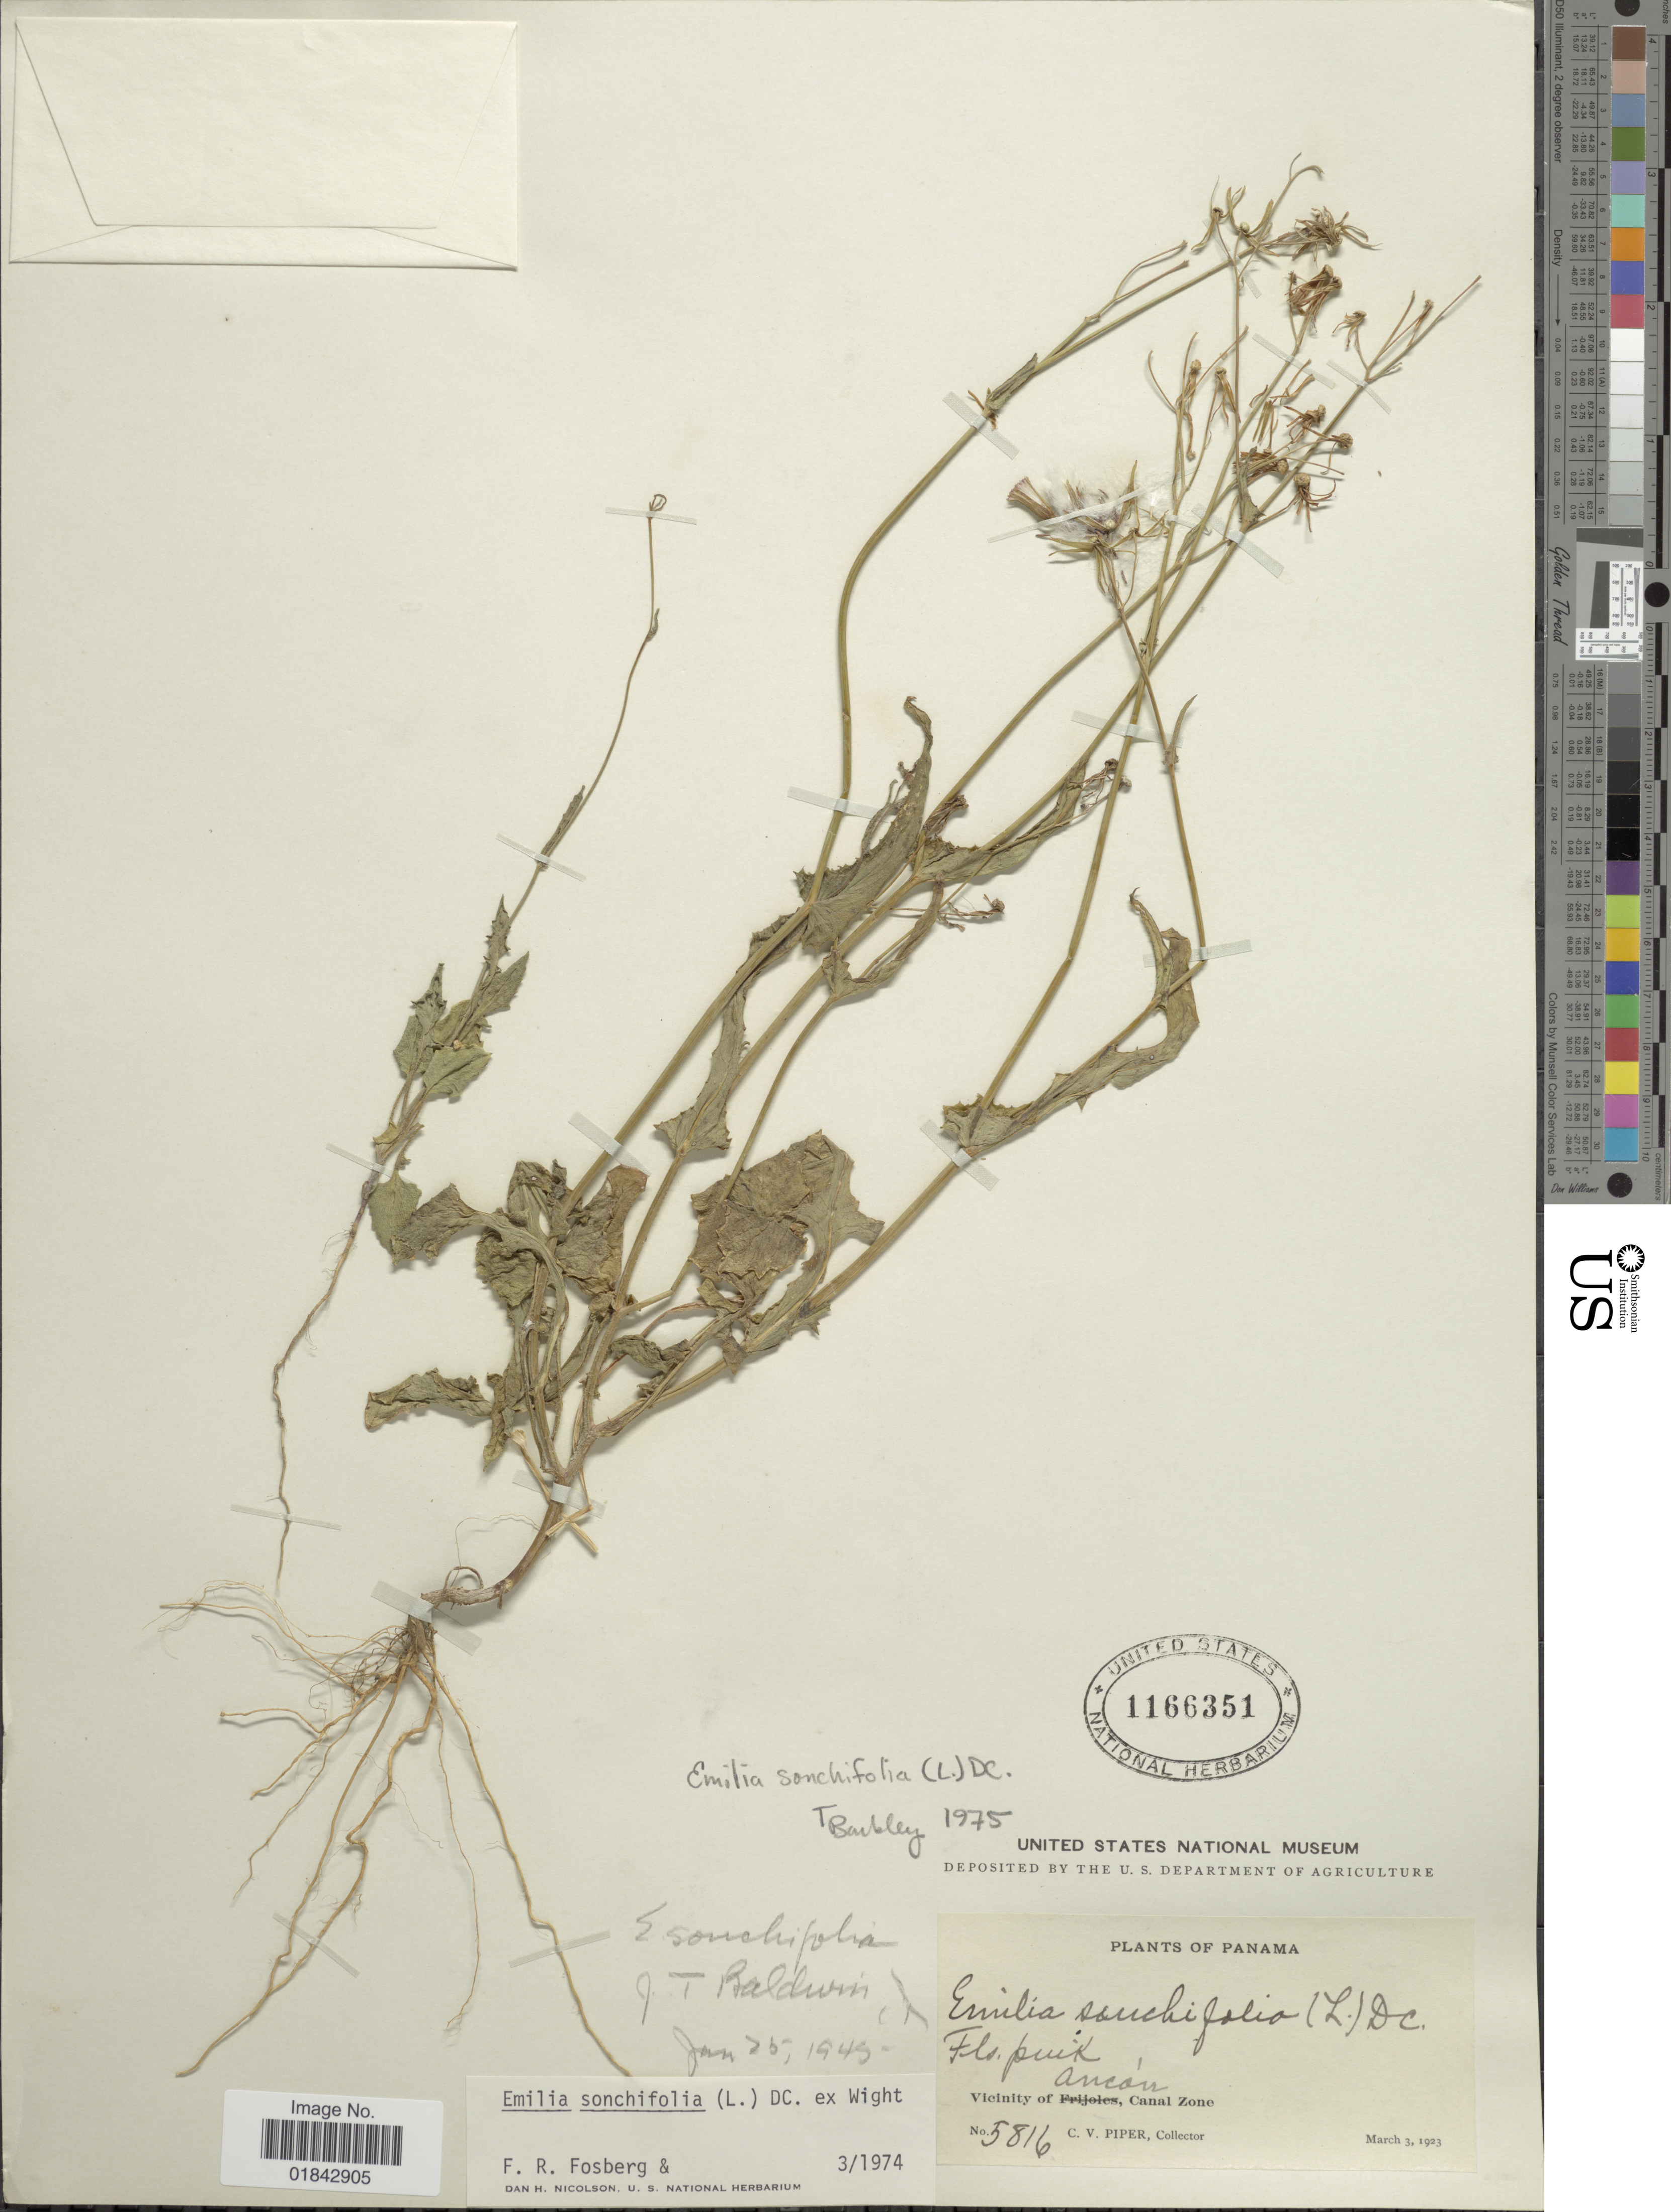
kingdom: Plantae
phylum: Tracheophyta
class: Magnoliopsida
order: Asterales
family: Asteraceae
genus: Emilia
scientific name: Emilia sonchifolia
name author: (L.) DC.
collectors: C. V. Piper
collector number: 5816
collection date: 1923-03-03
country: Panama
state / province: Colón / Panamá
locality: Vicinity of Ancón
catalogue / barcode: US 1166351